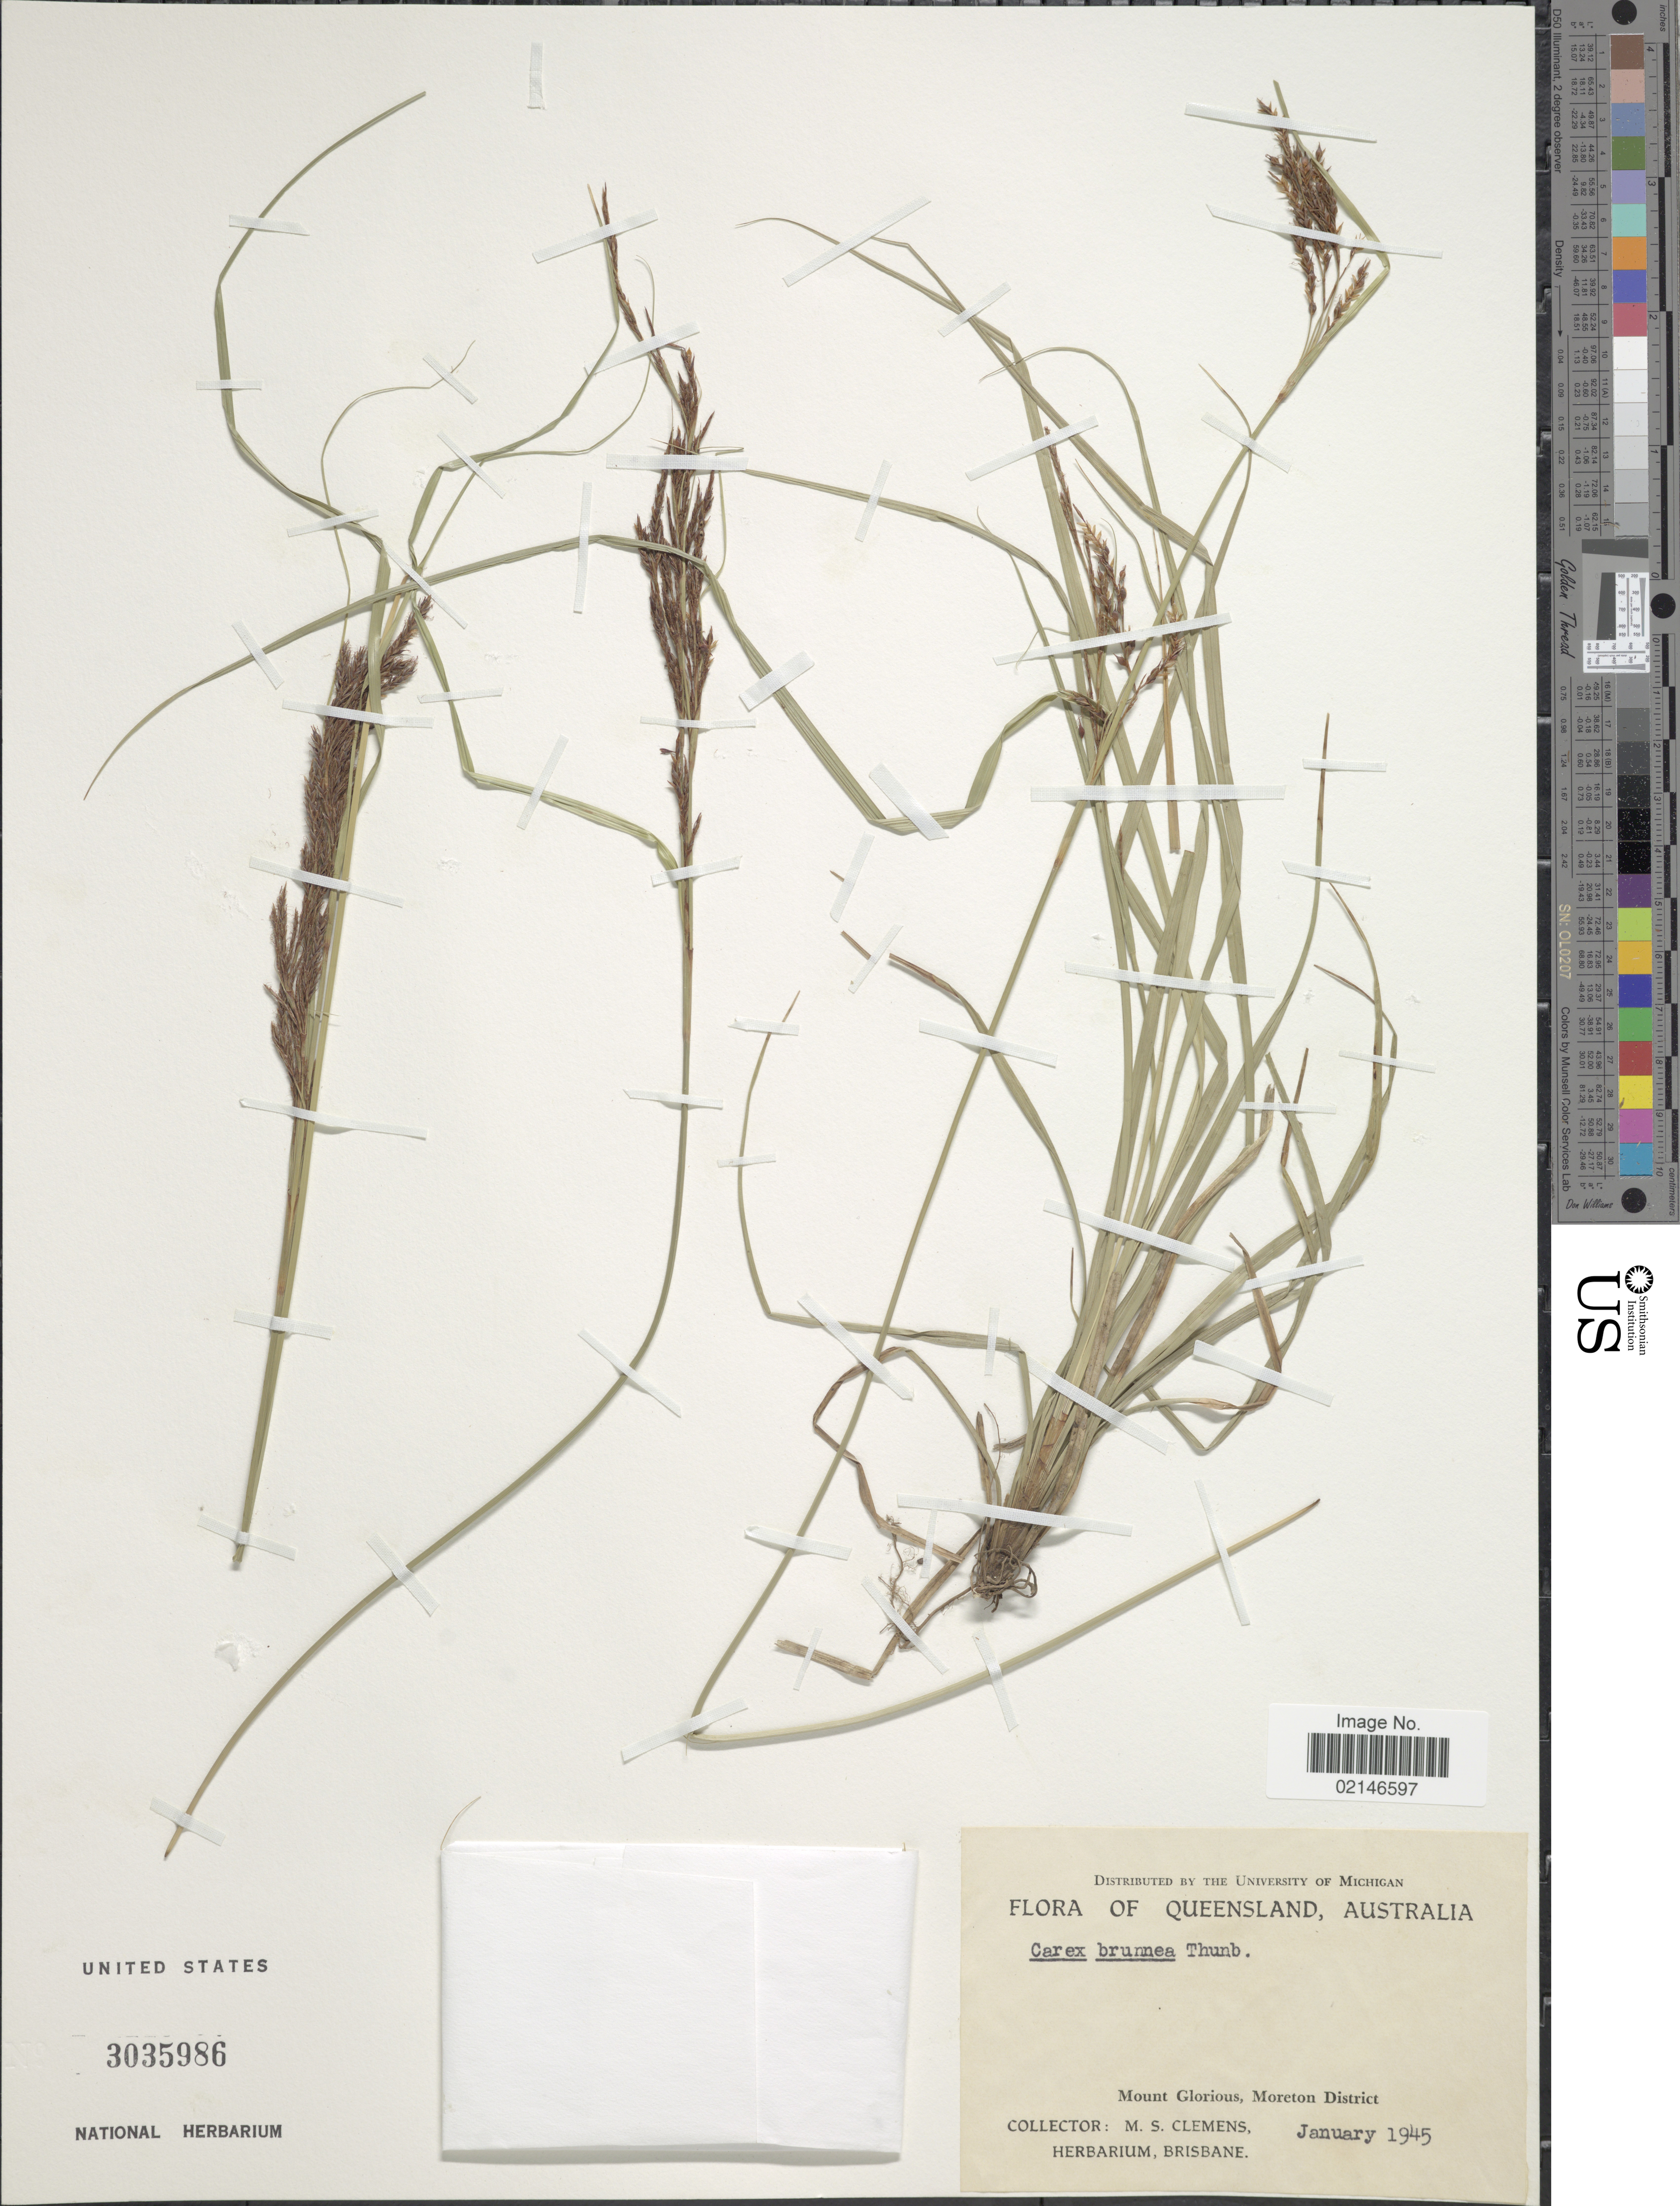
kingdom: Plantae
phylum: Tracheophyta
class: Liliopsida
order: Poales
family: Cyperaceae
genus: Carex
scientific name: Carex brunnea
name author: Thunb.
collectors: M. S. Clemens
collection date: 1945-01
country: Australia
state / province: Queensland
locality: Mount Glorious, Moreton District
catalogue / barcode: US 3035986